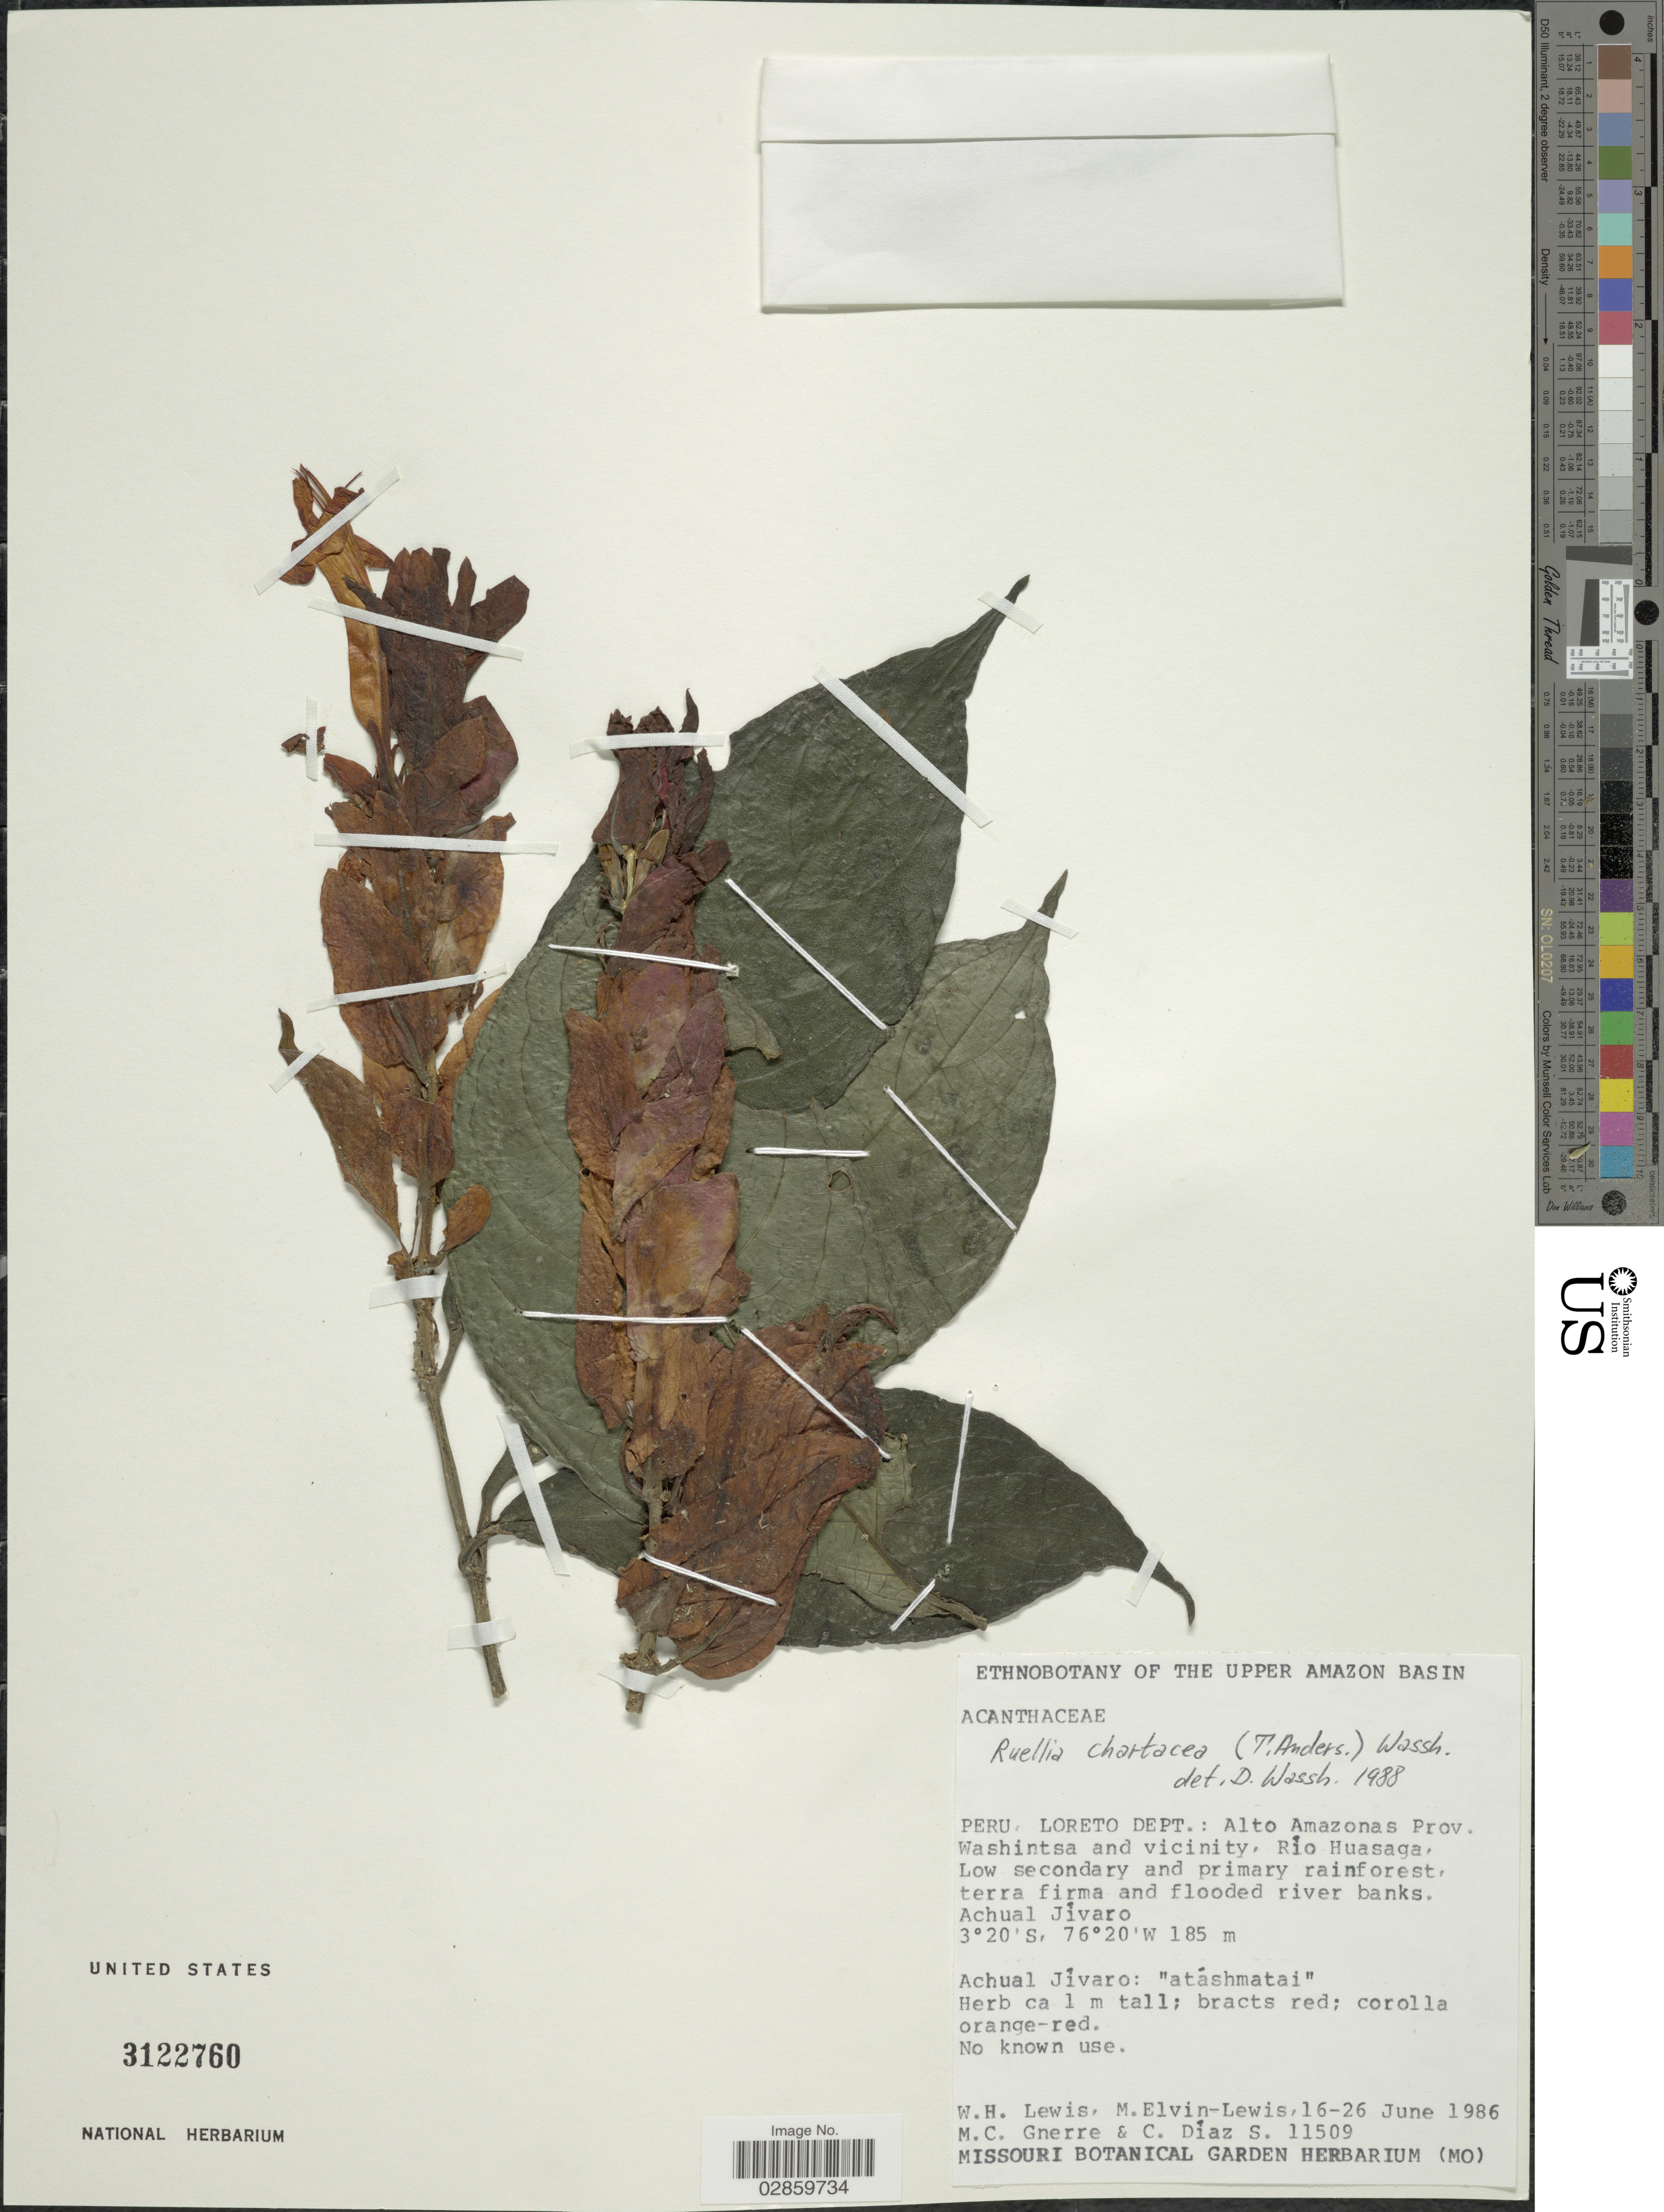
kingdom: Plantae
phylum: Tracheophyta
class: Magnoliopsida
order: Lamiales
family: Acanthaceae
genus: Ruellia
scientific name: Ruellia chartacea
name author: (T. Anderson) Wassh.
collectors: W. H. Lewis, M. Elvin-Lewis, M. Gnerre & C. Díaz S.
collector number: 11509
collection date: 1986-06-16/1986-06-26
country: Peru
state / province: Loreto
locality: Dept.: Alto Amazonas Prov. Washintsa and vicinity, Río Huasaga. Achual Jívaro.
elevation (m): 185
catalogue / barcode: US 3122760